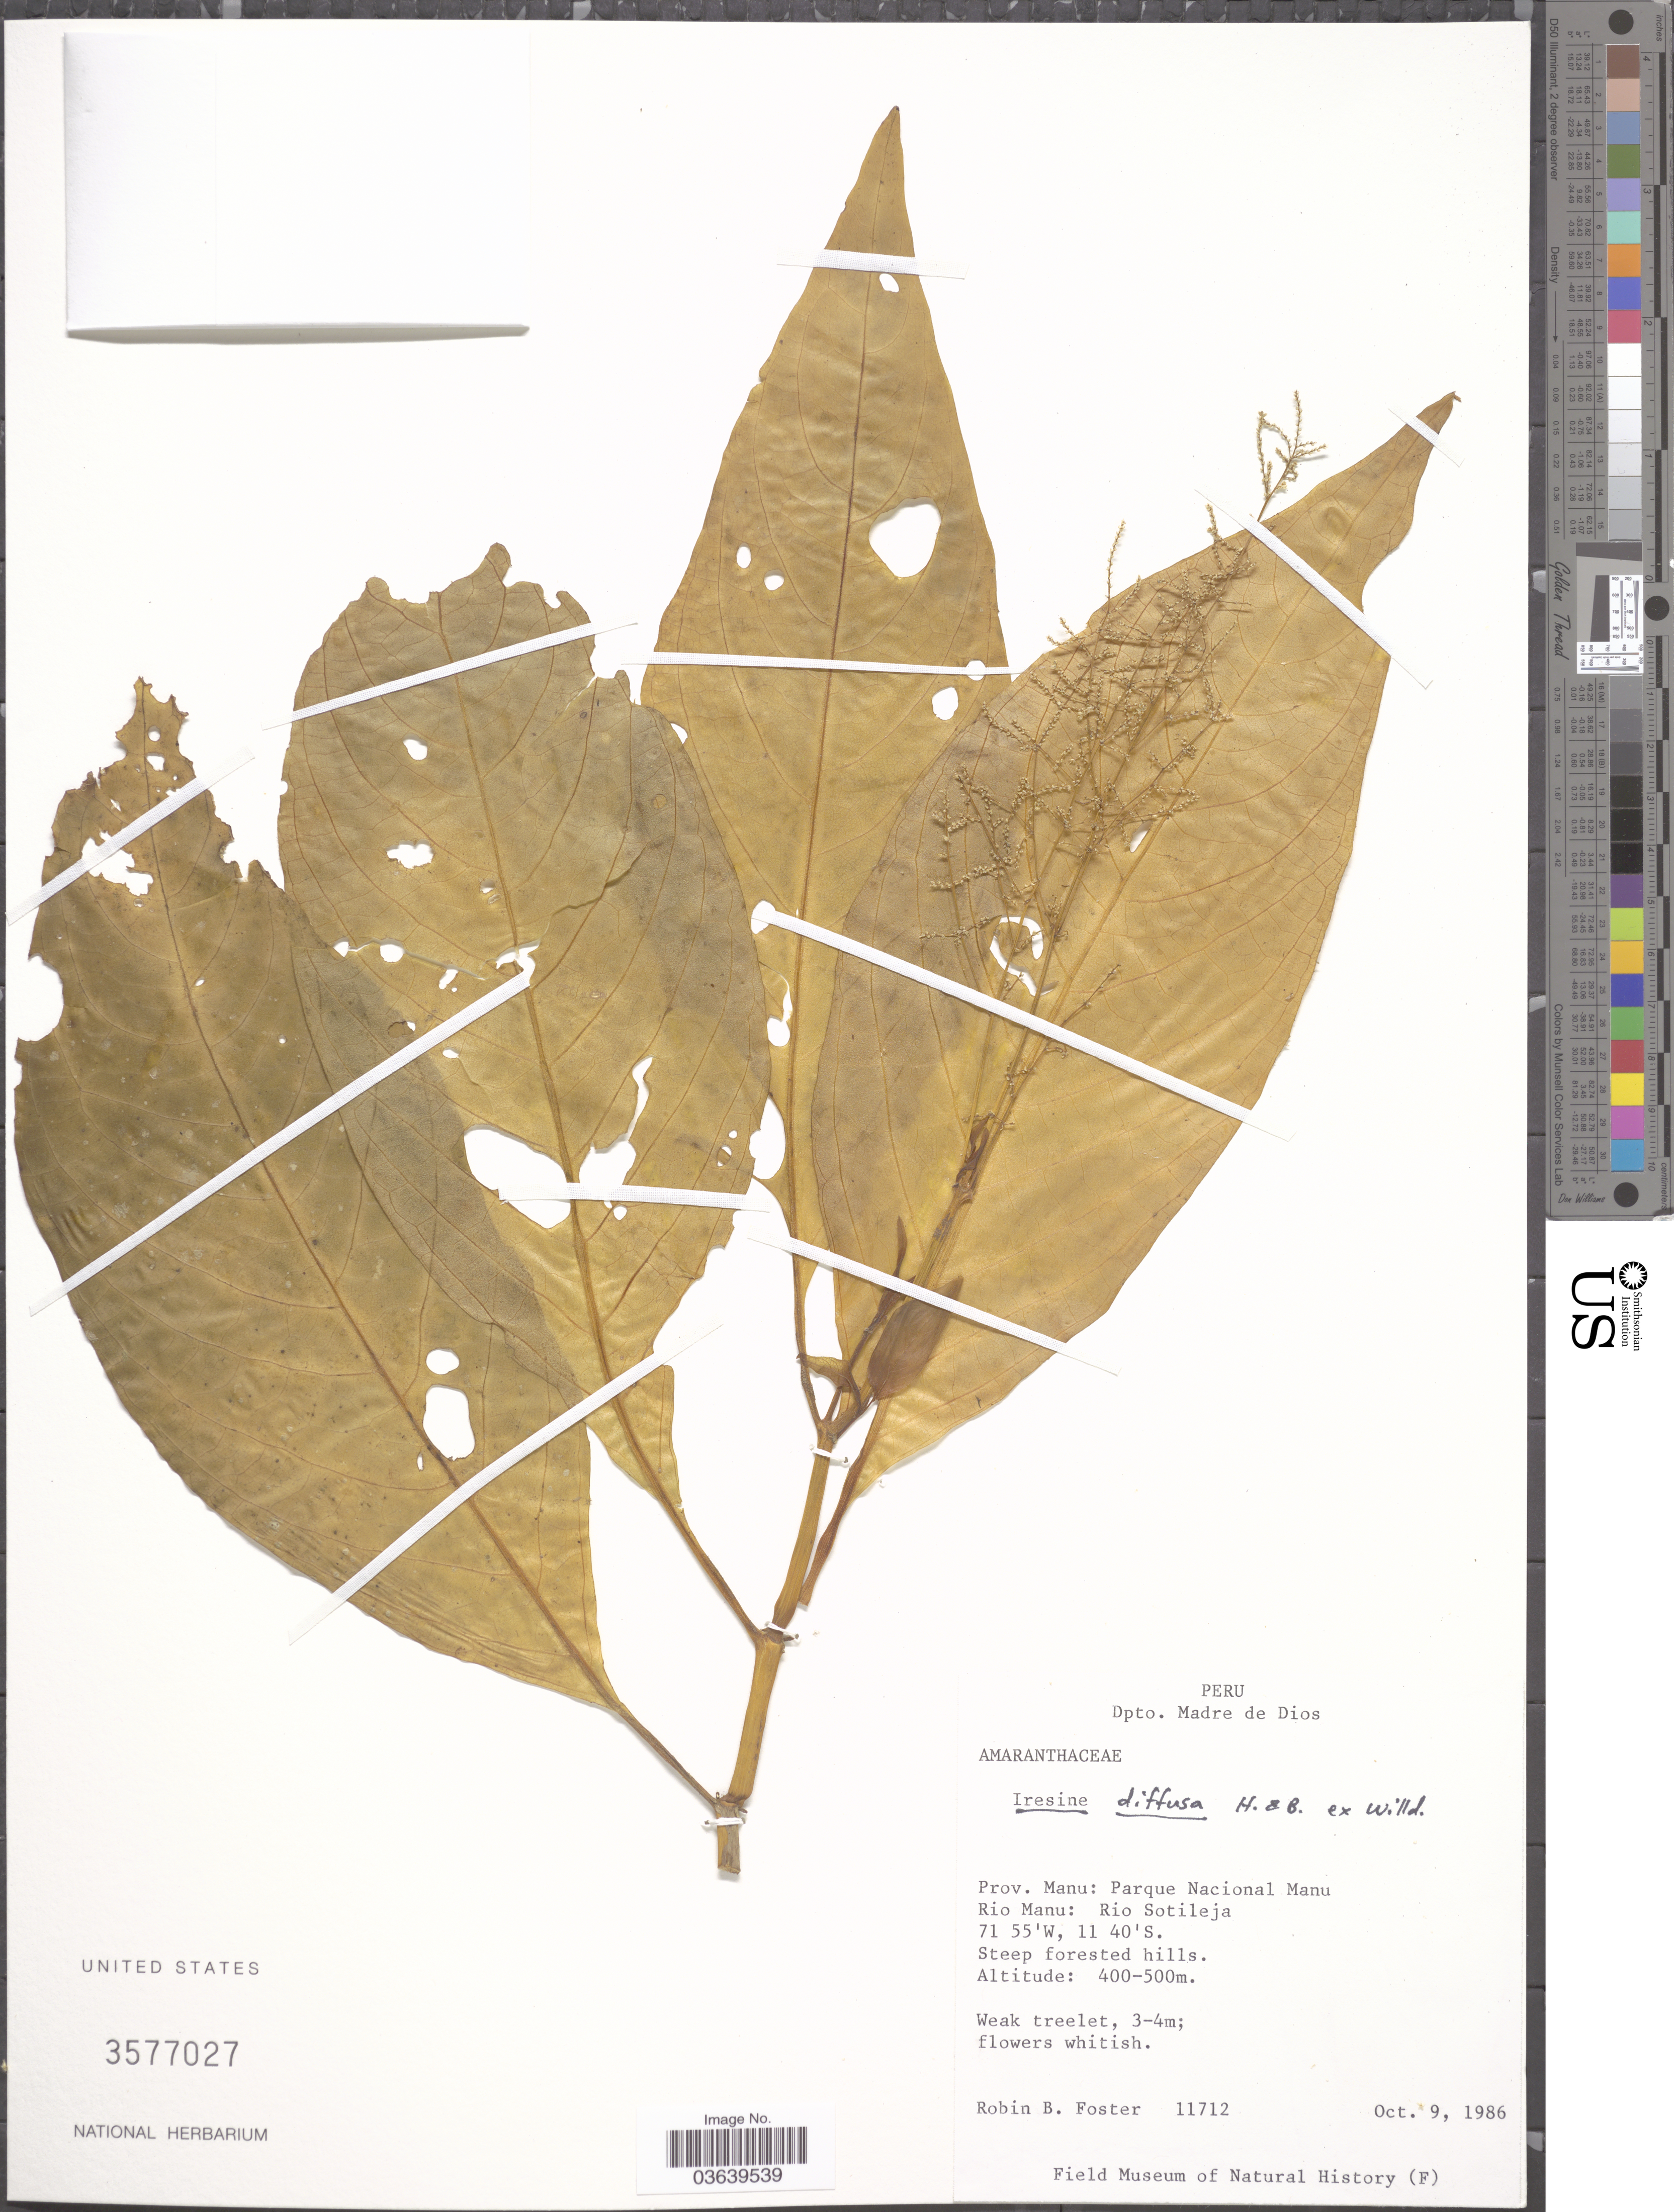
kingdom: Plantae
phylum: Tracheophyta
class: Magnoliopsida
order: Caryophyllales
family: Amaranthaceae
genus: Iresine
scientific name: Iresine celosia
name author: L.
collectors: R. B. Foster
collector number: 11712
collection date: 1986-10-09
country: Peru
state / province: Madre de Dios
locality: Dpto. Madre de Dios. Prov. Manu: Parque Nacional Manu. Rio Manu: Rio Sotileja.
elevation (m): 400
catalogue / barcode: US 3577027